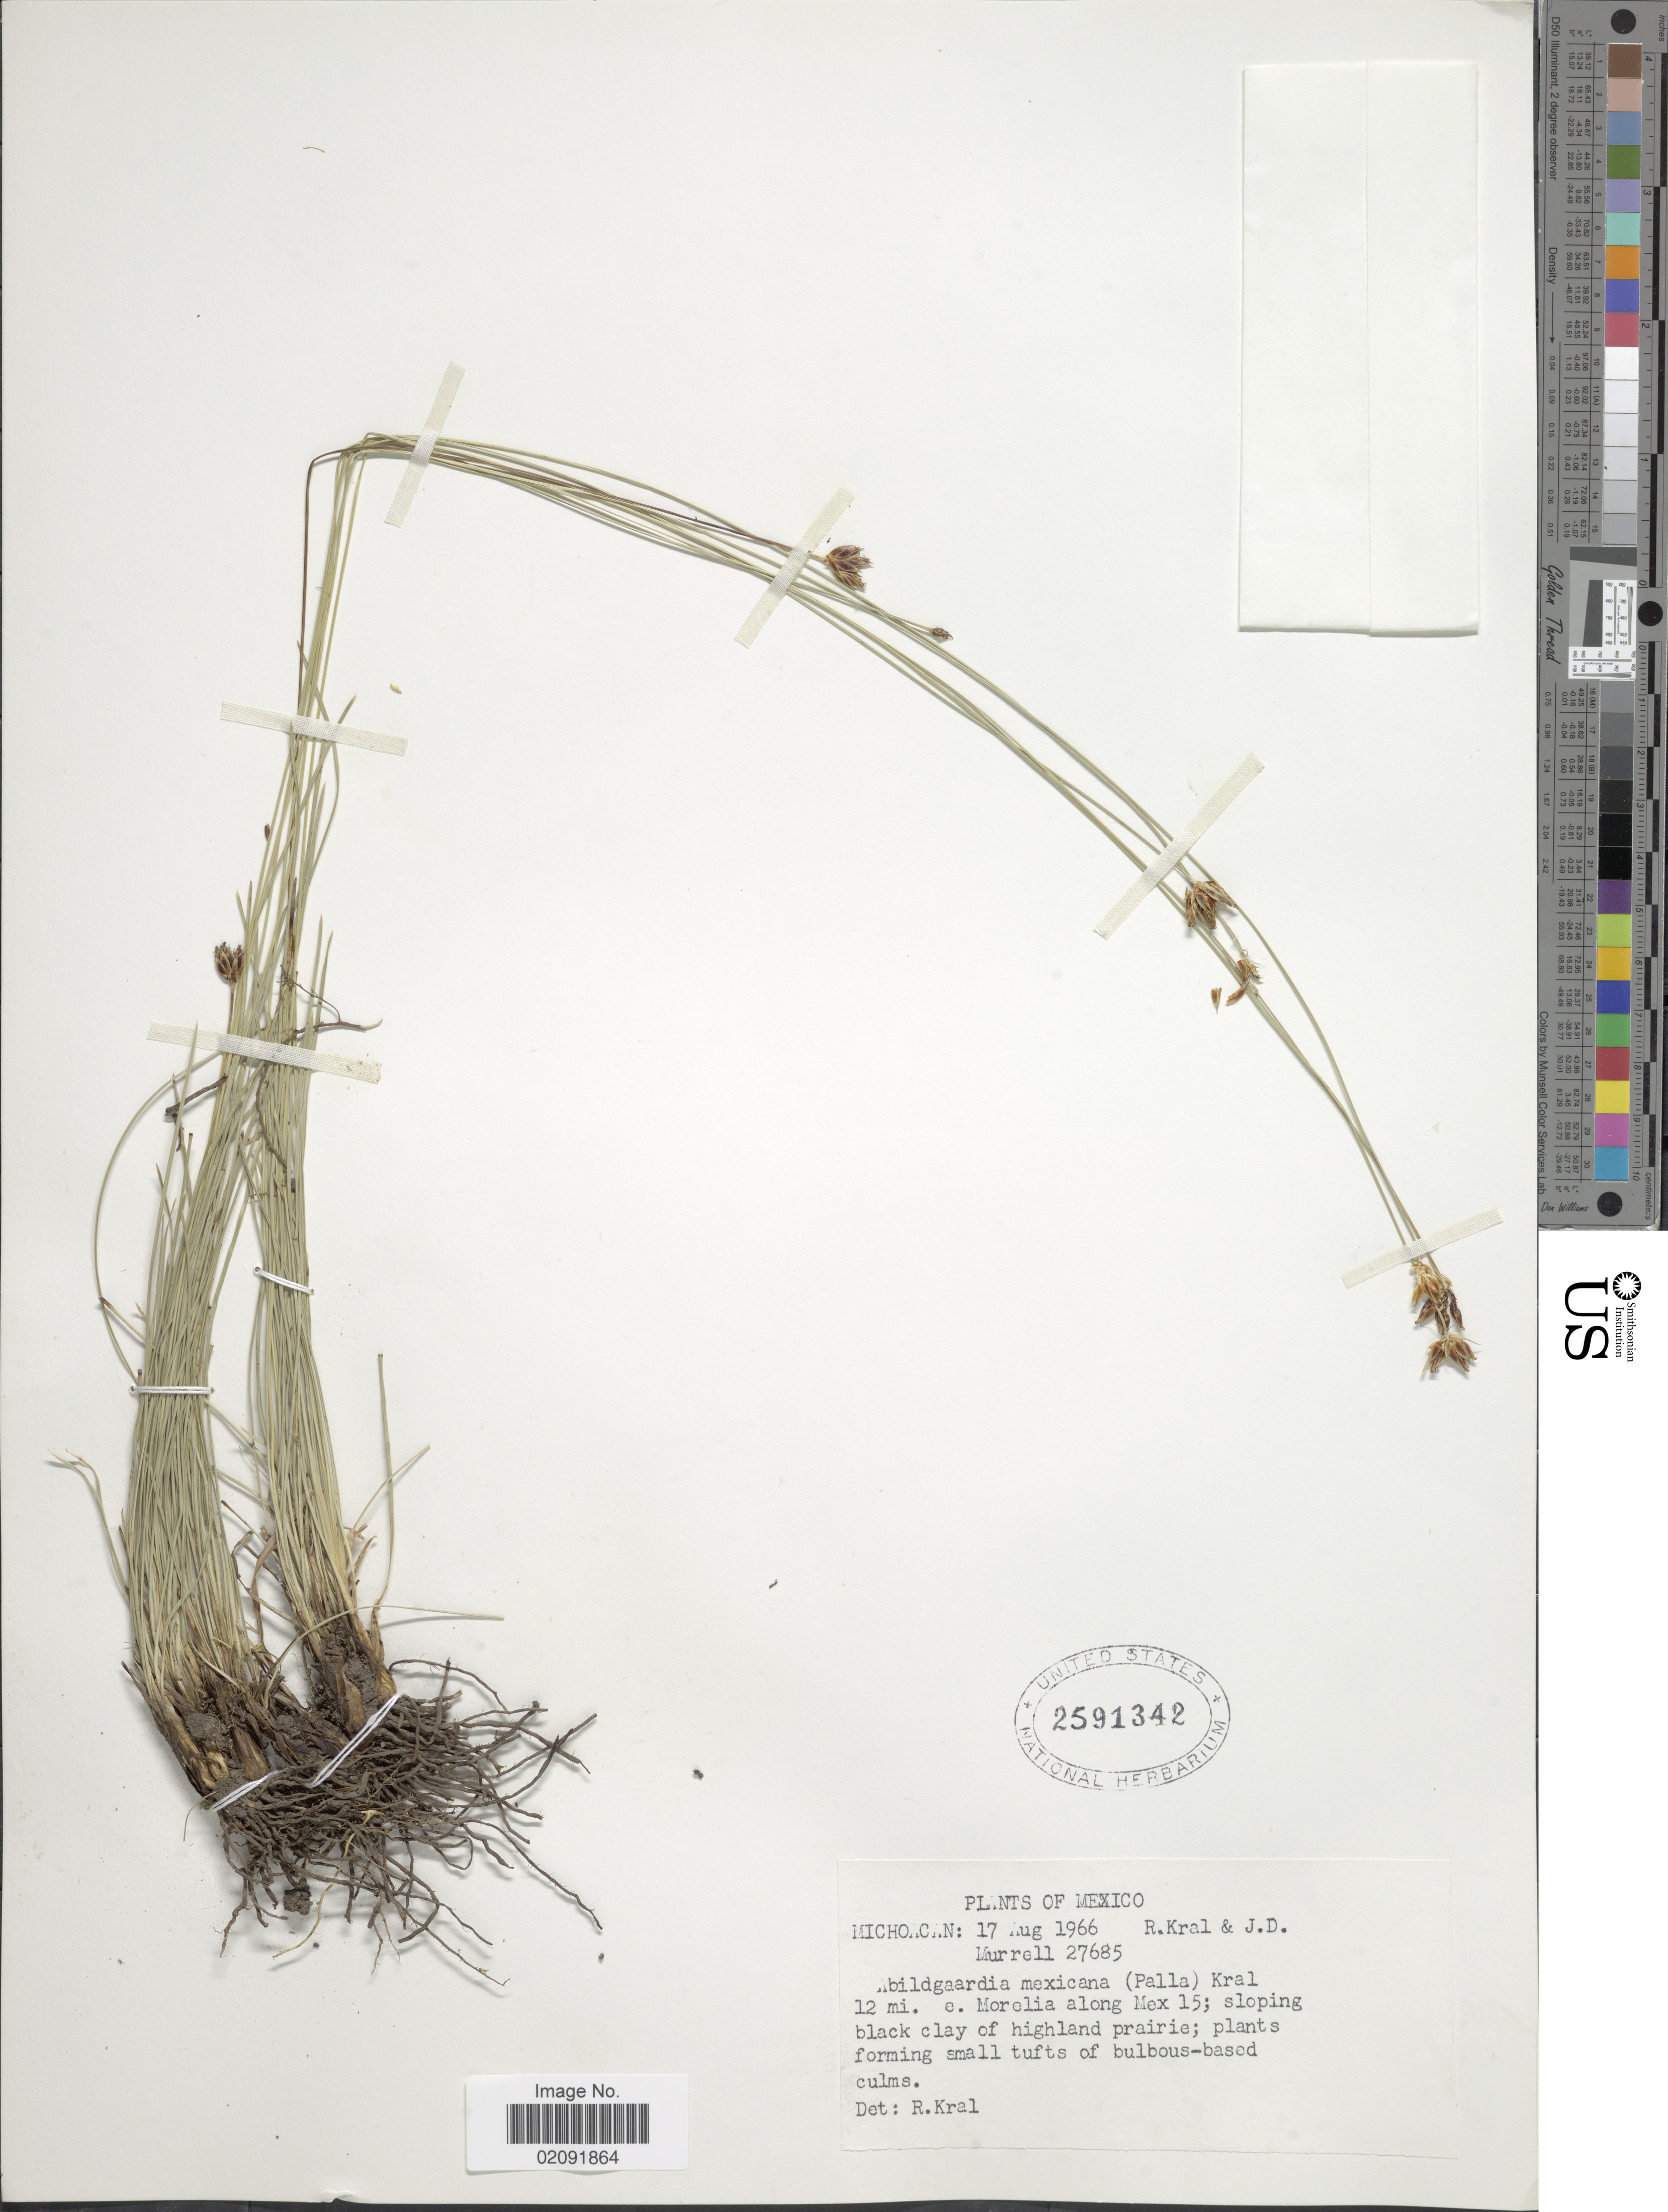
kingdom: Plantae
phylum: Tracheophyta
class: Liliopsida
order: Poales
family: Cyperaceae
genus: Abildgaardia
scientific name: Abildgaardia mexicana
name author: (Palla) Kral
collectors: R. Kral & J. Murrell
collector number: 27685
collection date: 1966-08-17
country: Mexico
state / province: Michoacán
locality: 12 mi e Morelia along Mex 15; sloping black clay of highland prairie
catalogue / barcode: US 2591342